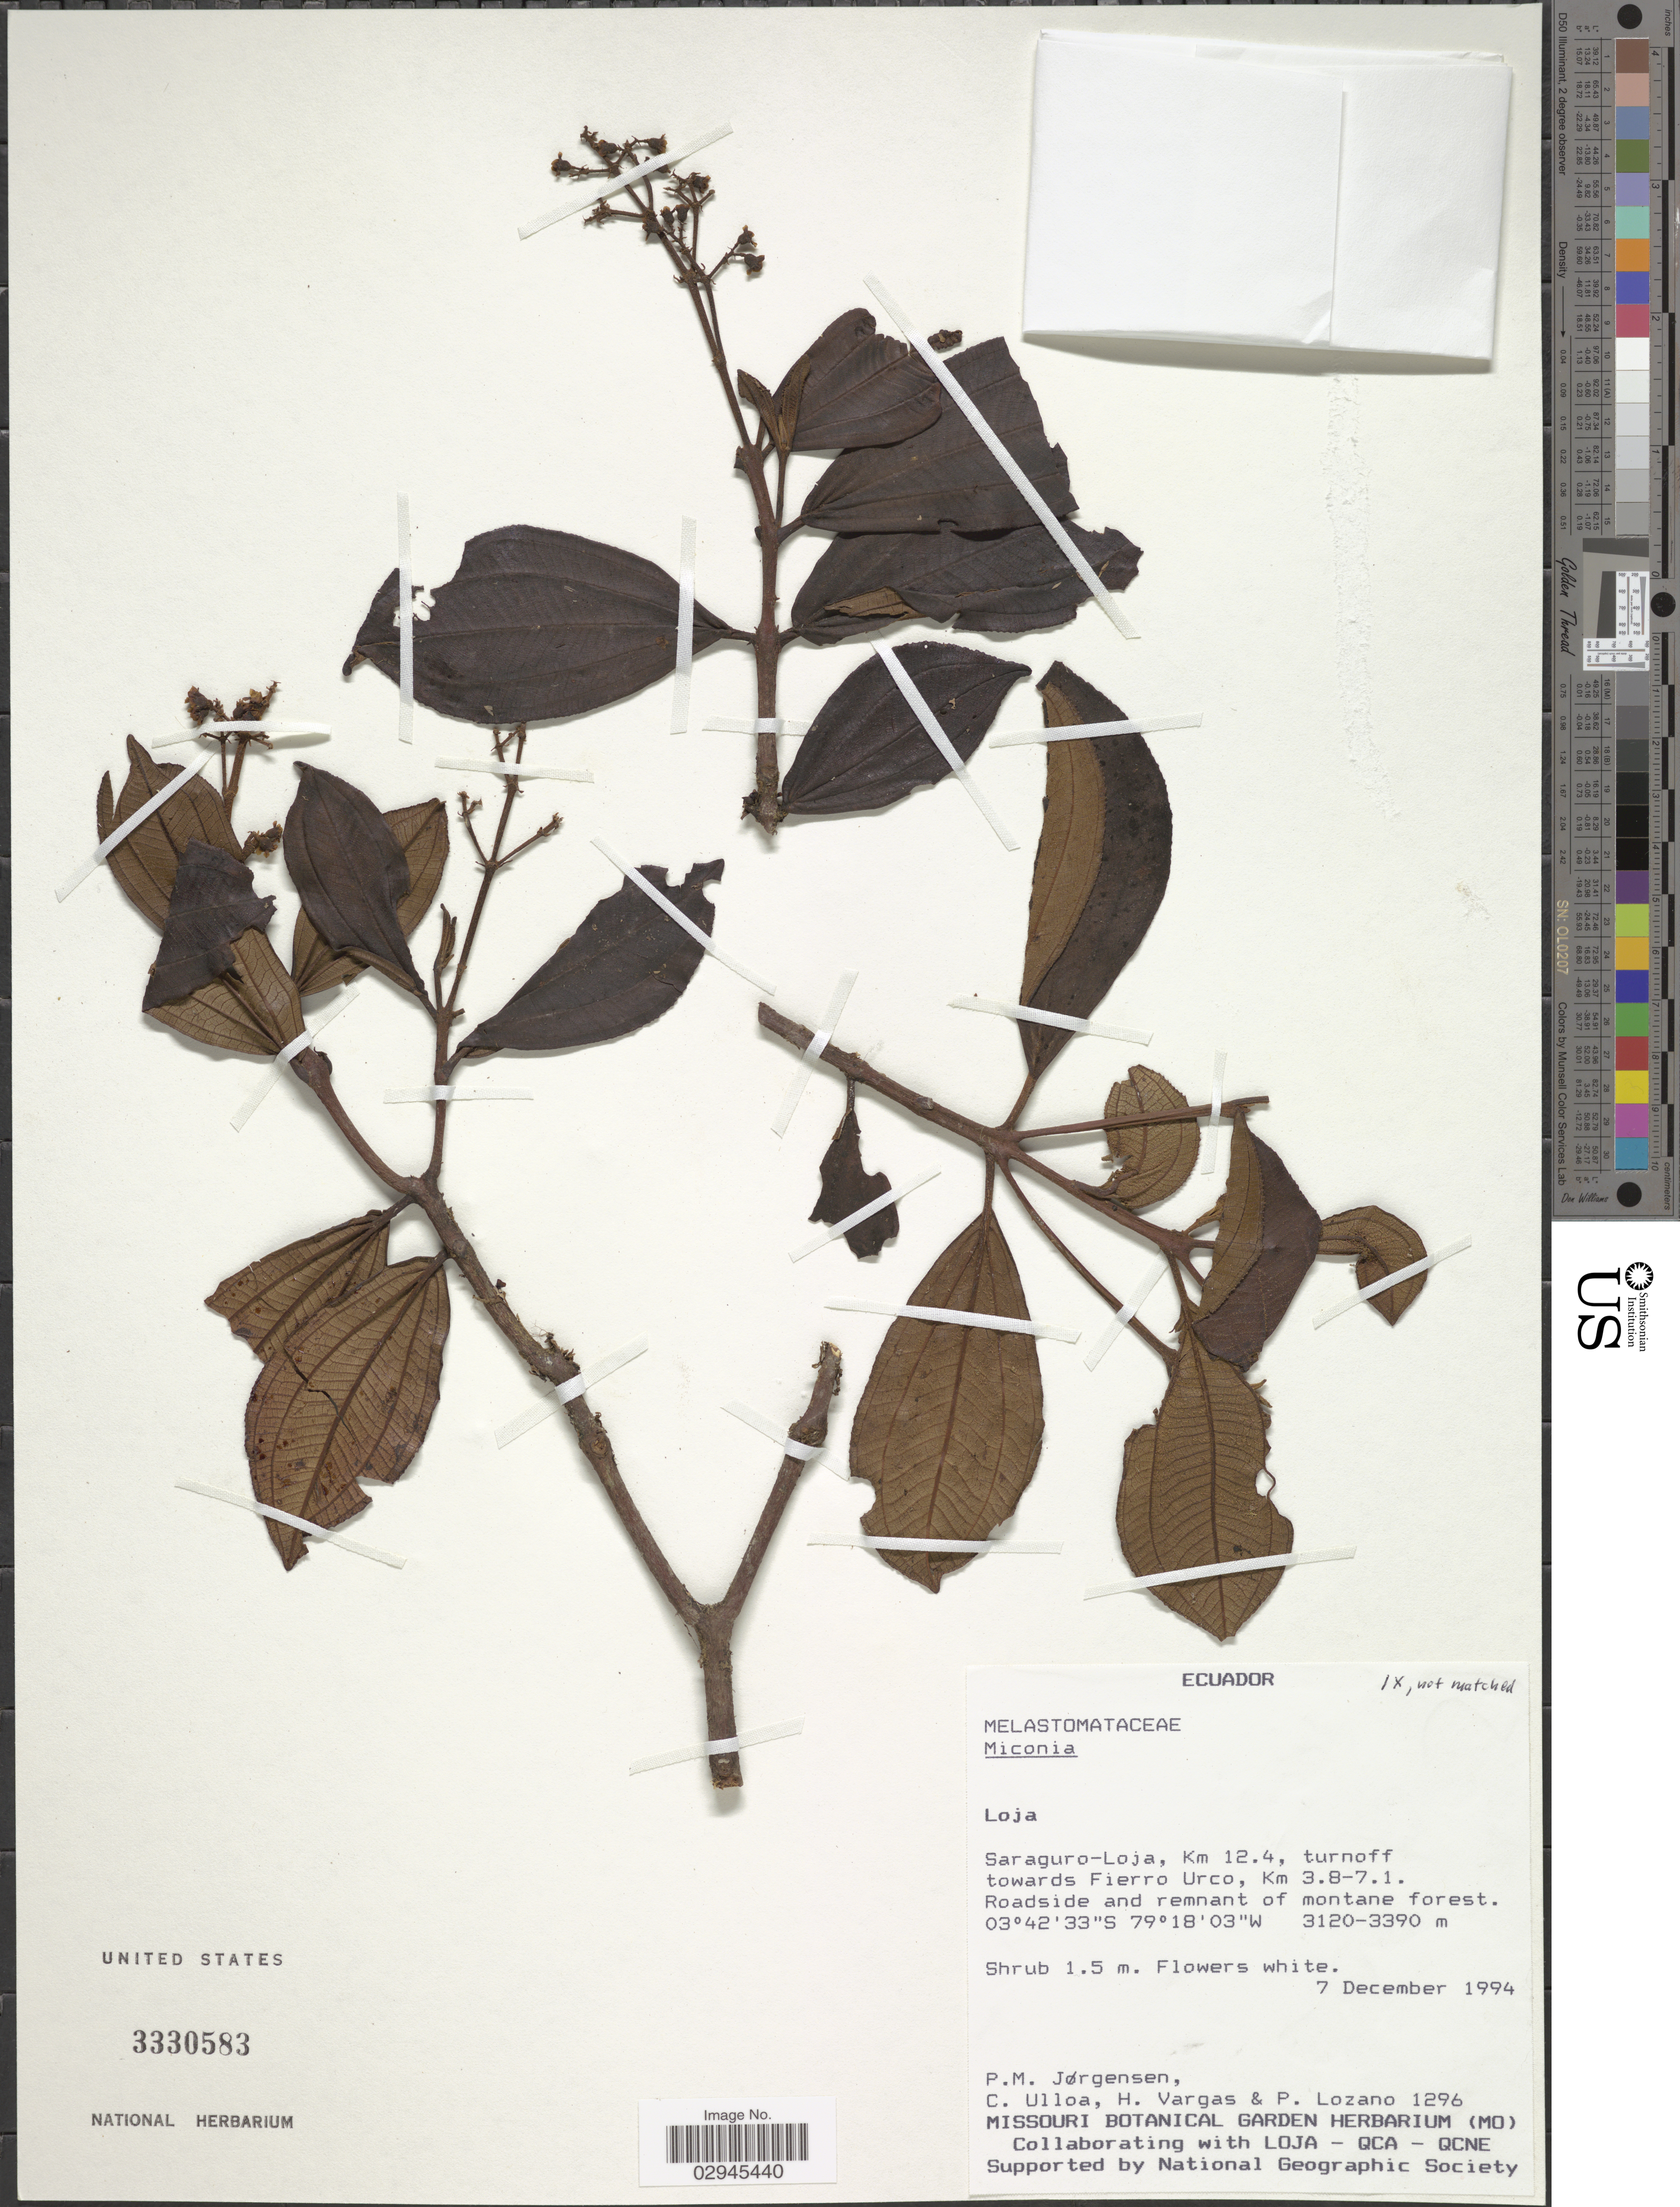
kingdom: Plantae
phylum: Tracheophyta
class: Magnoliopsida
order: Myrtales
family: Melastomataceae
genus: Miconia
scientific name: Miconia sp.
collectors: P. M. Jørgensen, C. Ulloa, H. Vargas & P. Lozano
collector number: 1296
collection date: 1994-12-07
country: Ecuador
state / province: Loja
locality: Saraguro-Loja, Km 12.4, turnoff towards Fierro Urco, Km 3.8-7.1. Roadside and remnant of montane forest.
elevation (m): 3120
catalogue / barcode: US 3330583